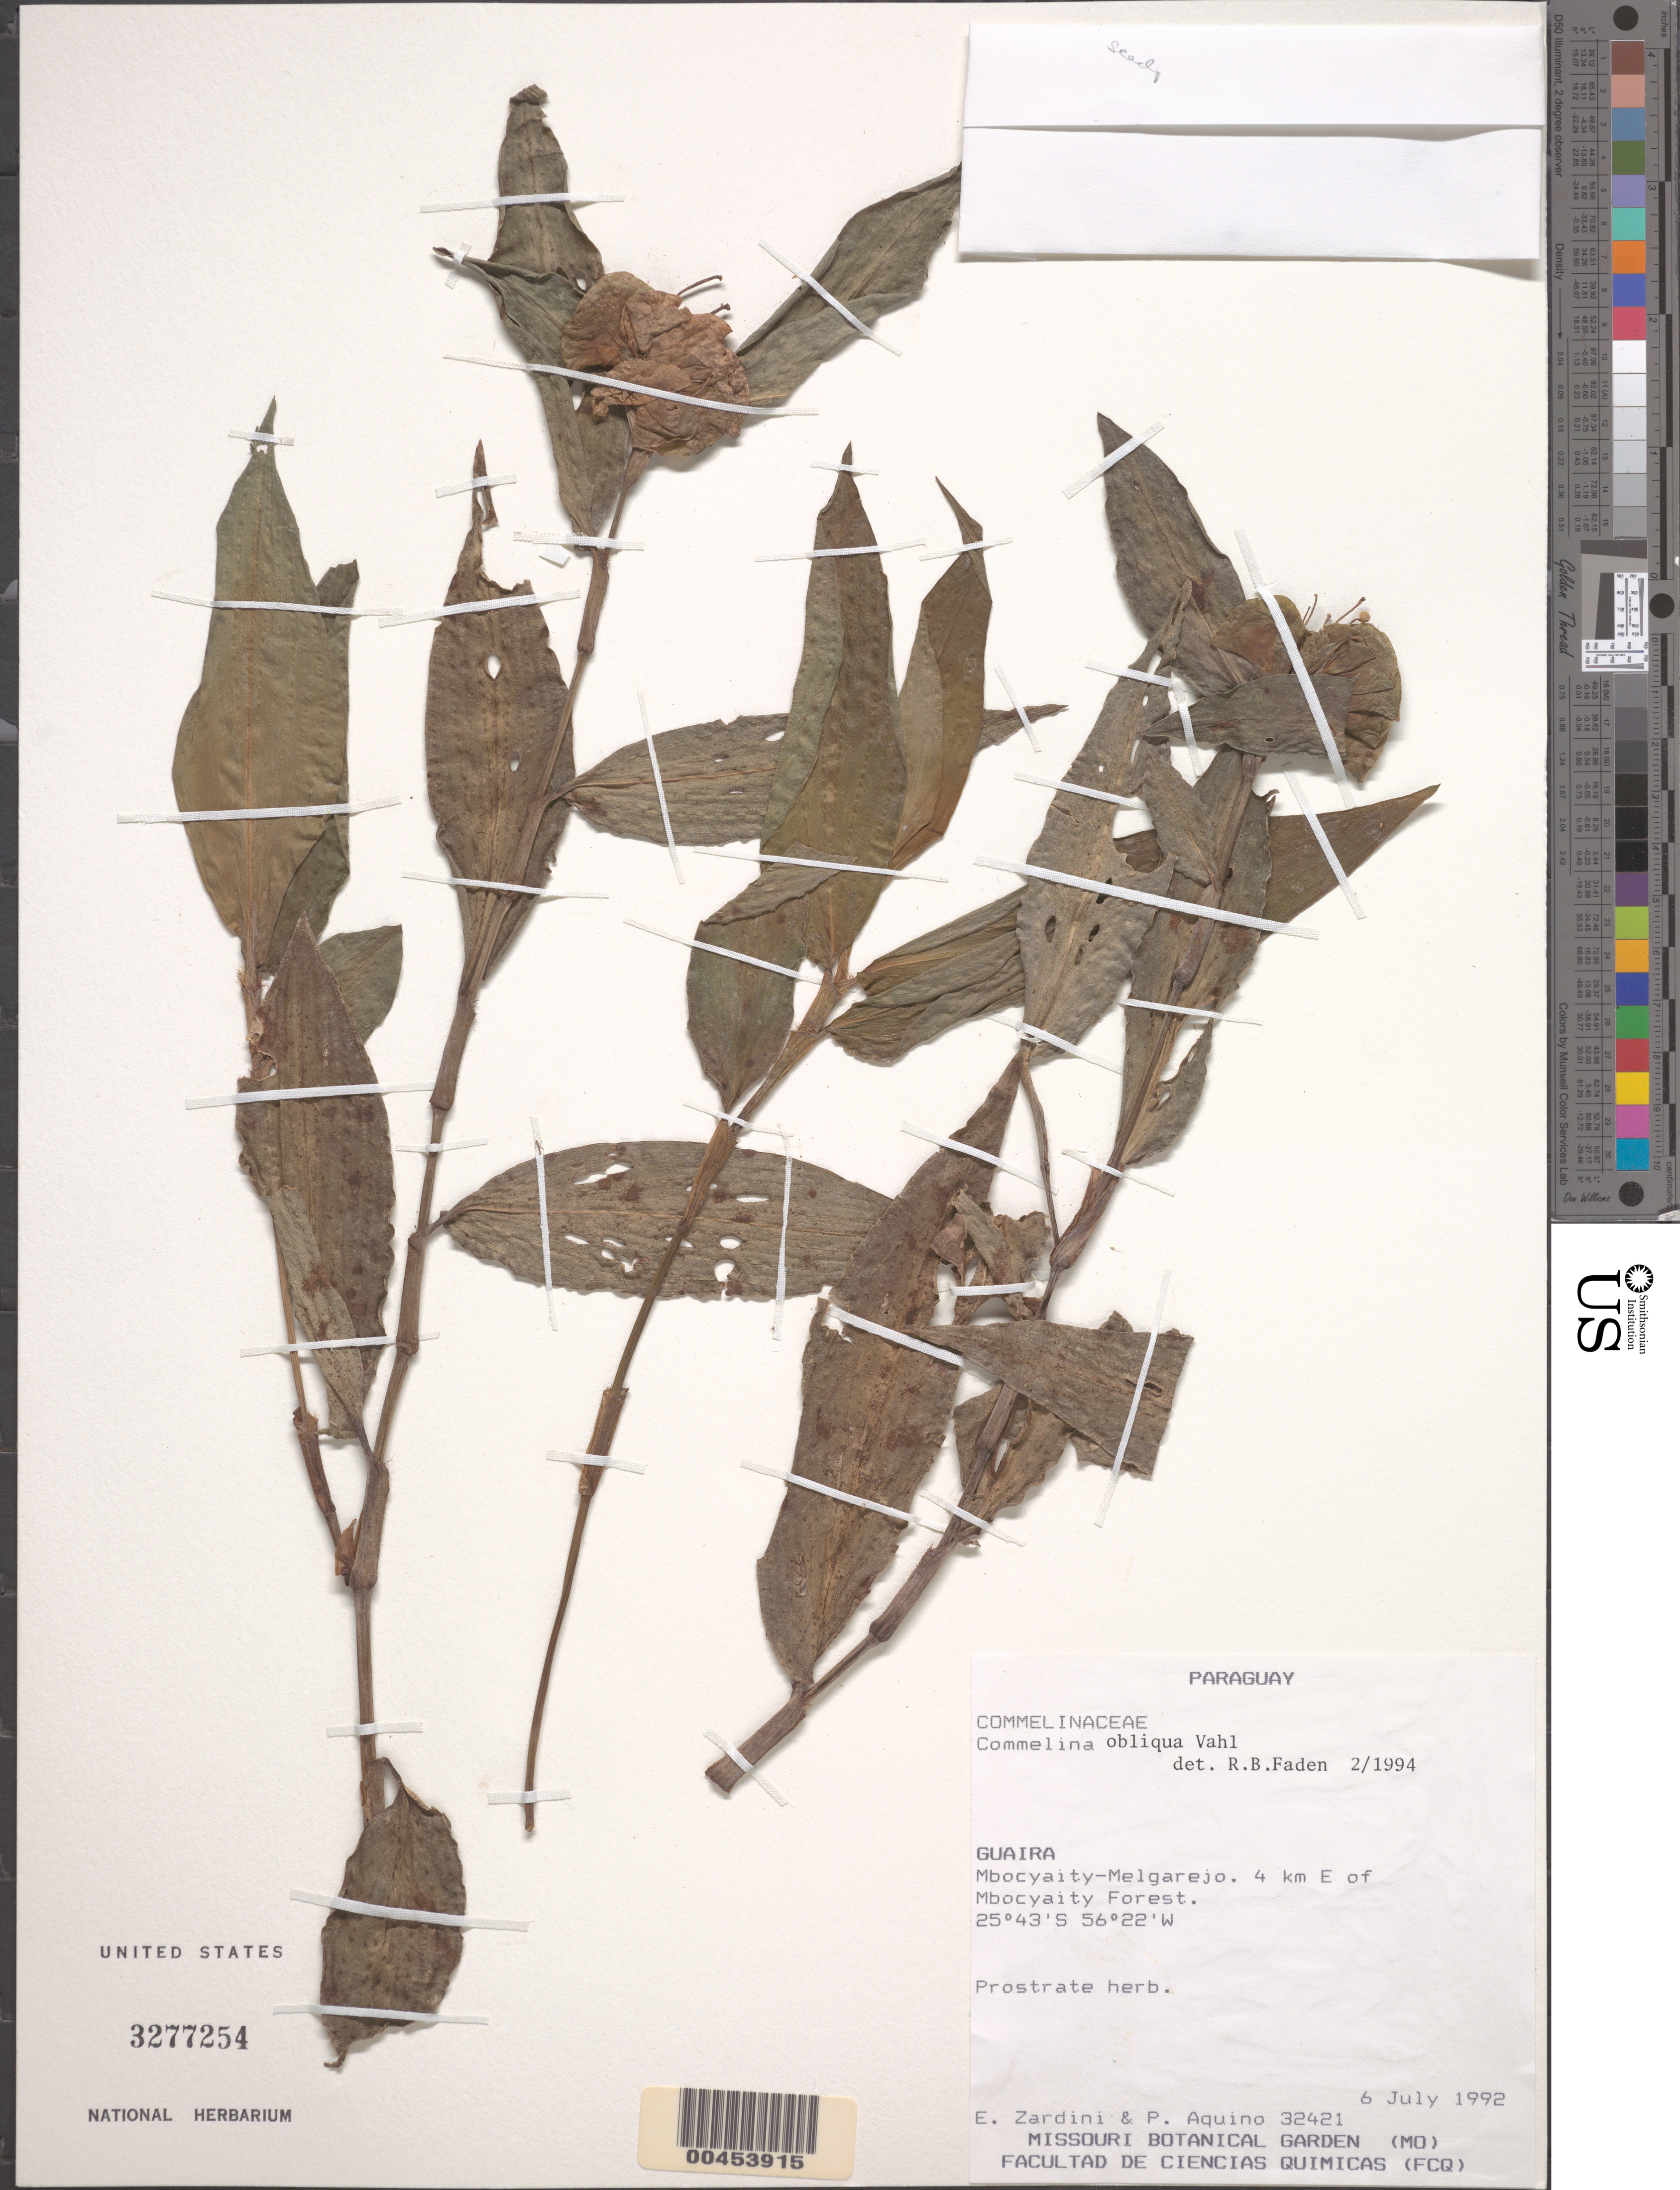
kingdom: Plantae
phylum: Tracheophyta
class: Liliopsida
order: Commelinales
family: Commelinaceae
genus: Commelina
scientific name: Commelina obliqua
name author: Vahl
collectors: E. M. Zardini & P. Aquino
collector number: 32421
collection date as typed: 06 Jul 1992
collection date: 1992-07-06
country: Paraguay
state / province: Guairá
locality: Mobocyaity-melgarejo, e of mbocyaity forest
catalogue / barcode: US 3277254